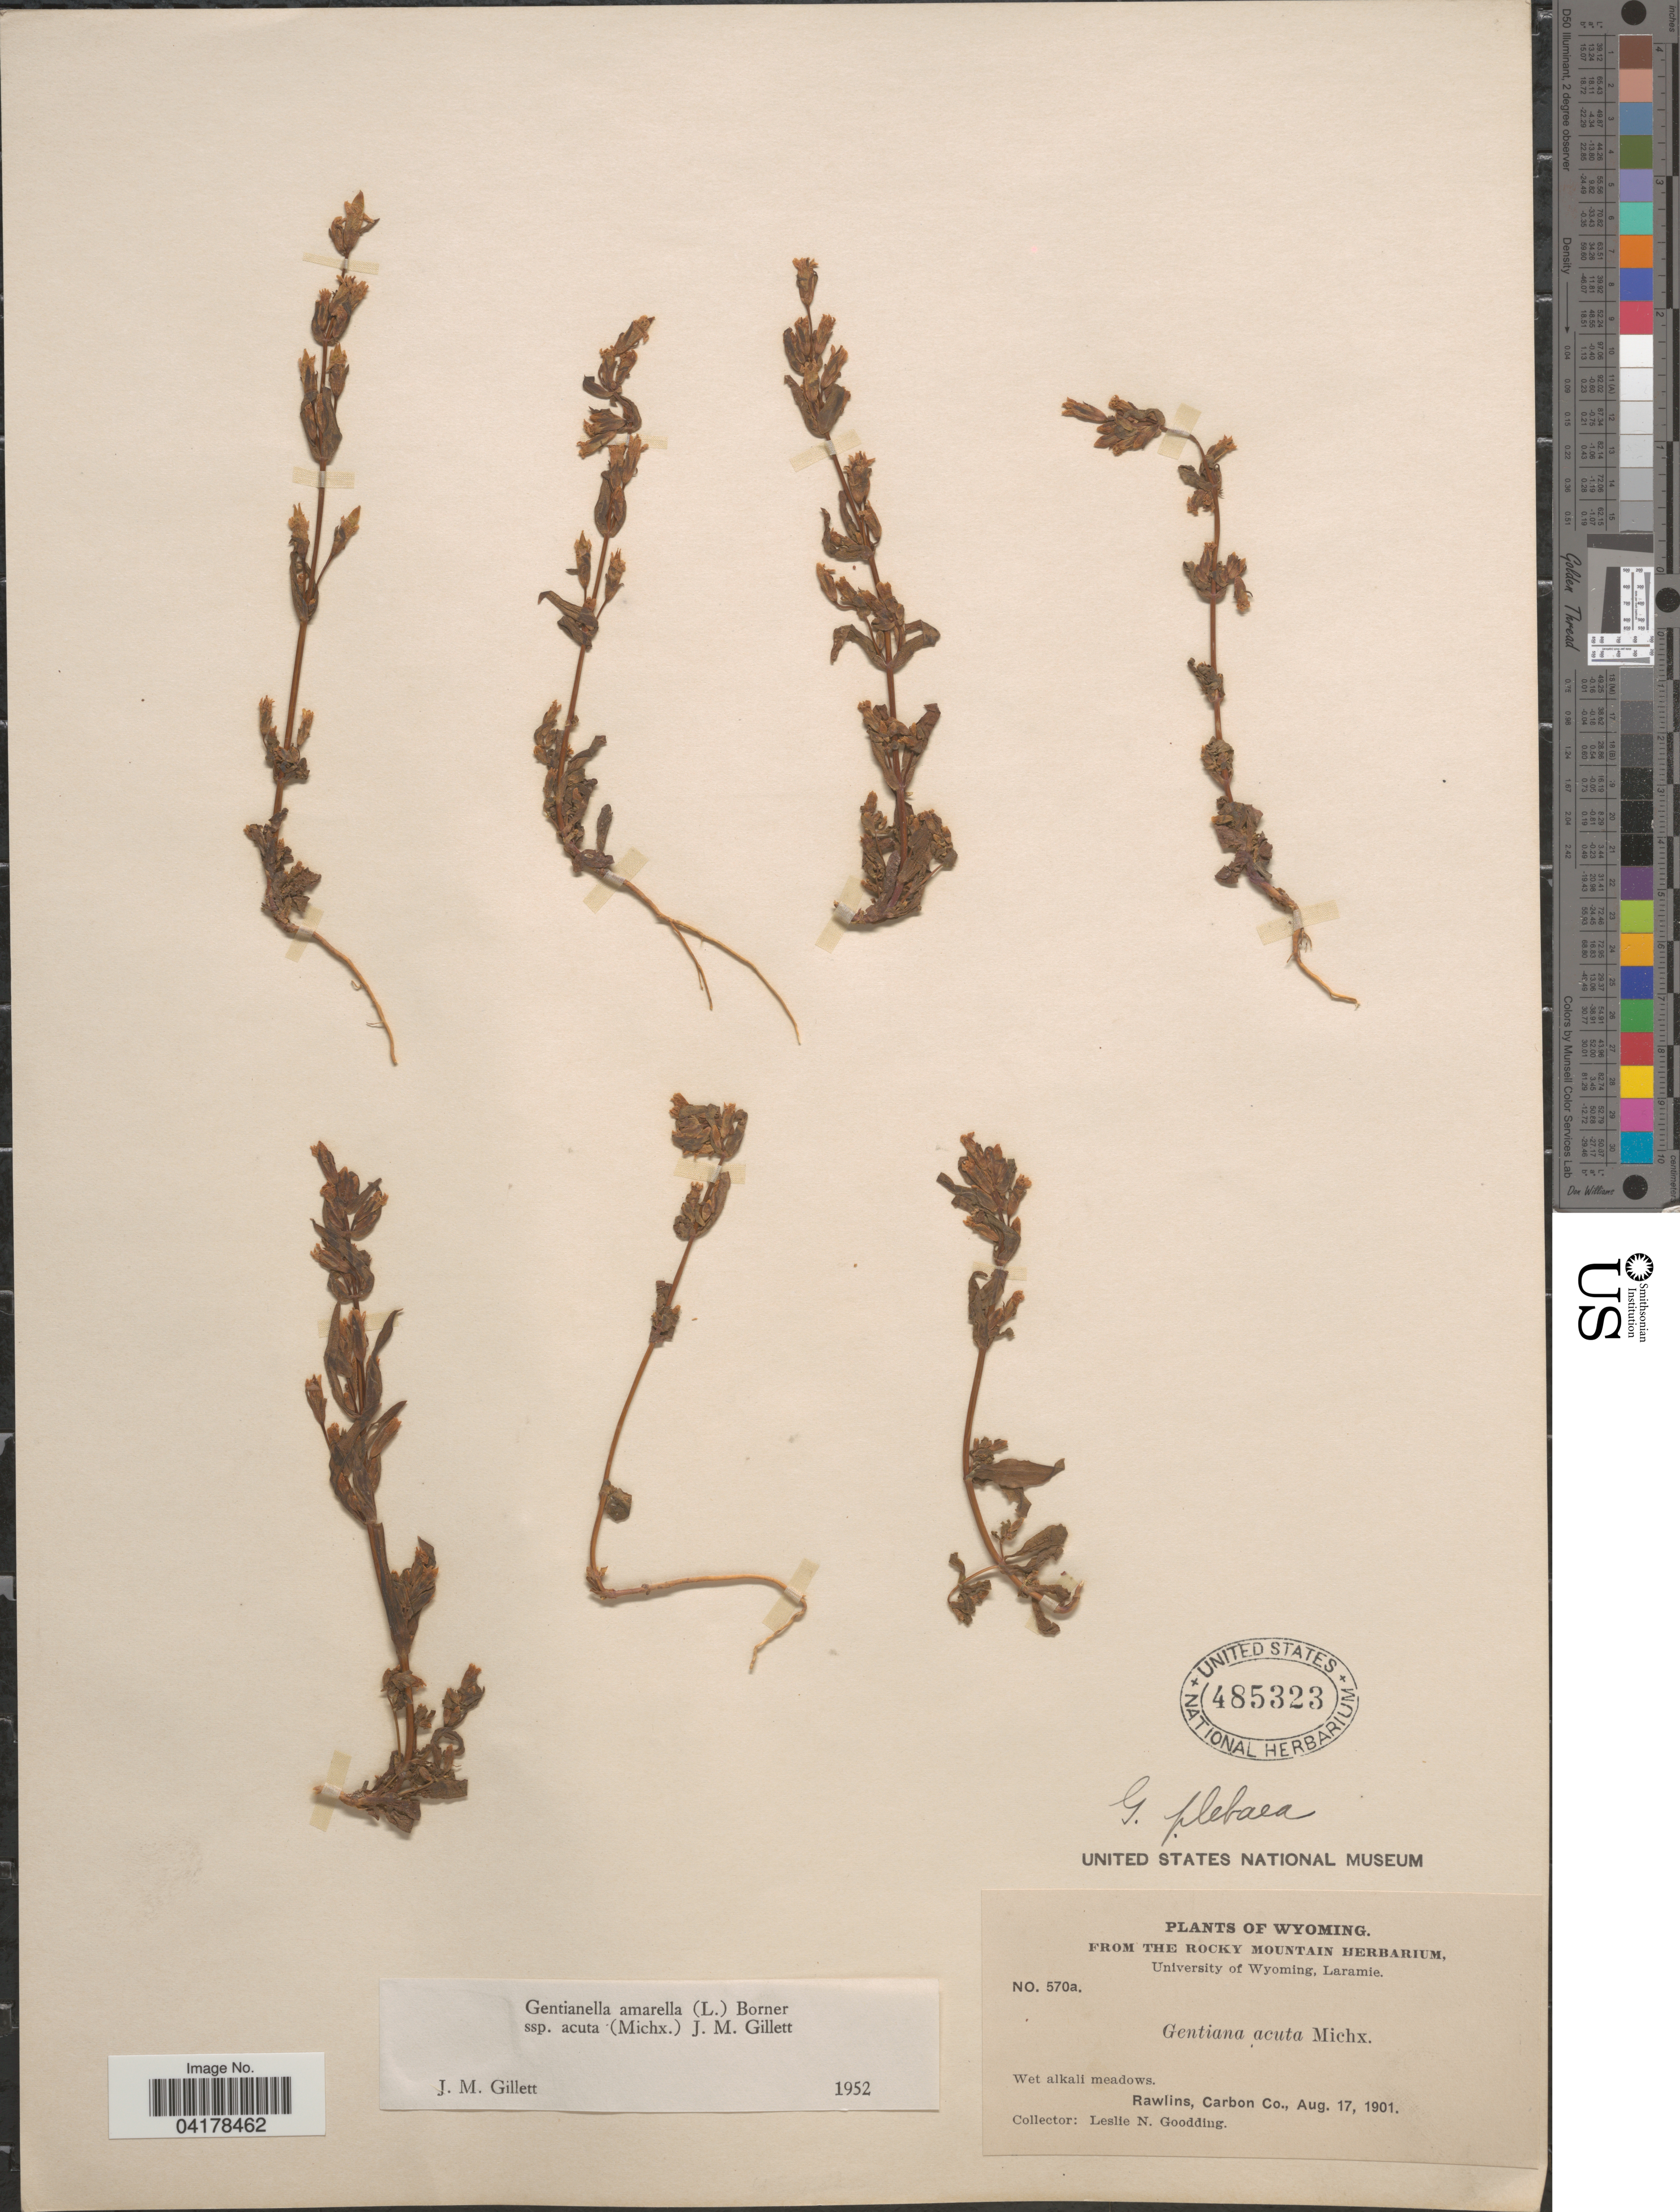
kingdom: Plantae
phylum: Tracheophyta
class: Magnoliopsida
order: Gentianales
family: Gentianaceae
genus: Gentianella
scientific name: Gentianella amarella subsp. acuta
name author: (Michx.) J.M. Gillett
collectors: L. N. Goodding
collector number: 570a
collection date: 1901-08-17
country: United States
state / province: Wyoming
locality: Rawlins, Carbon Co.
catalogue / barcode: US 485323